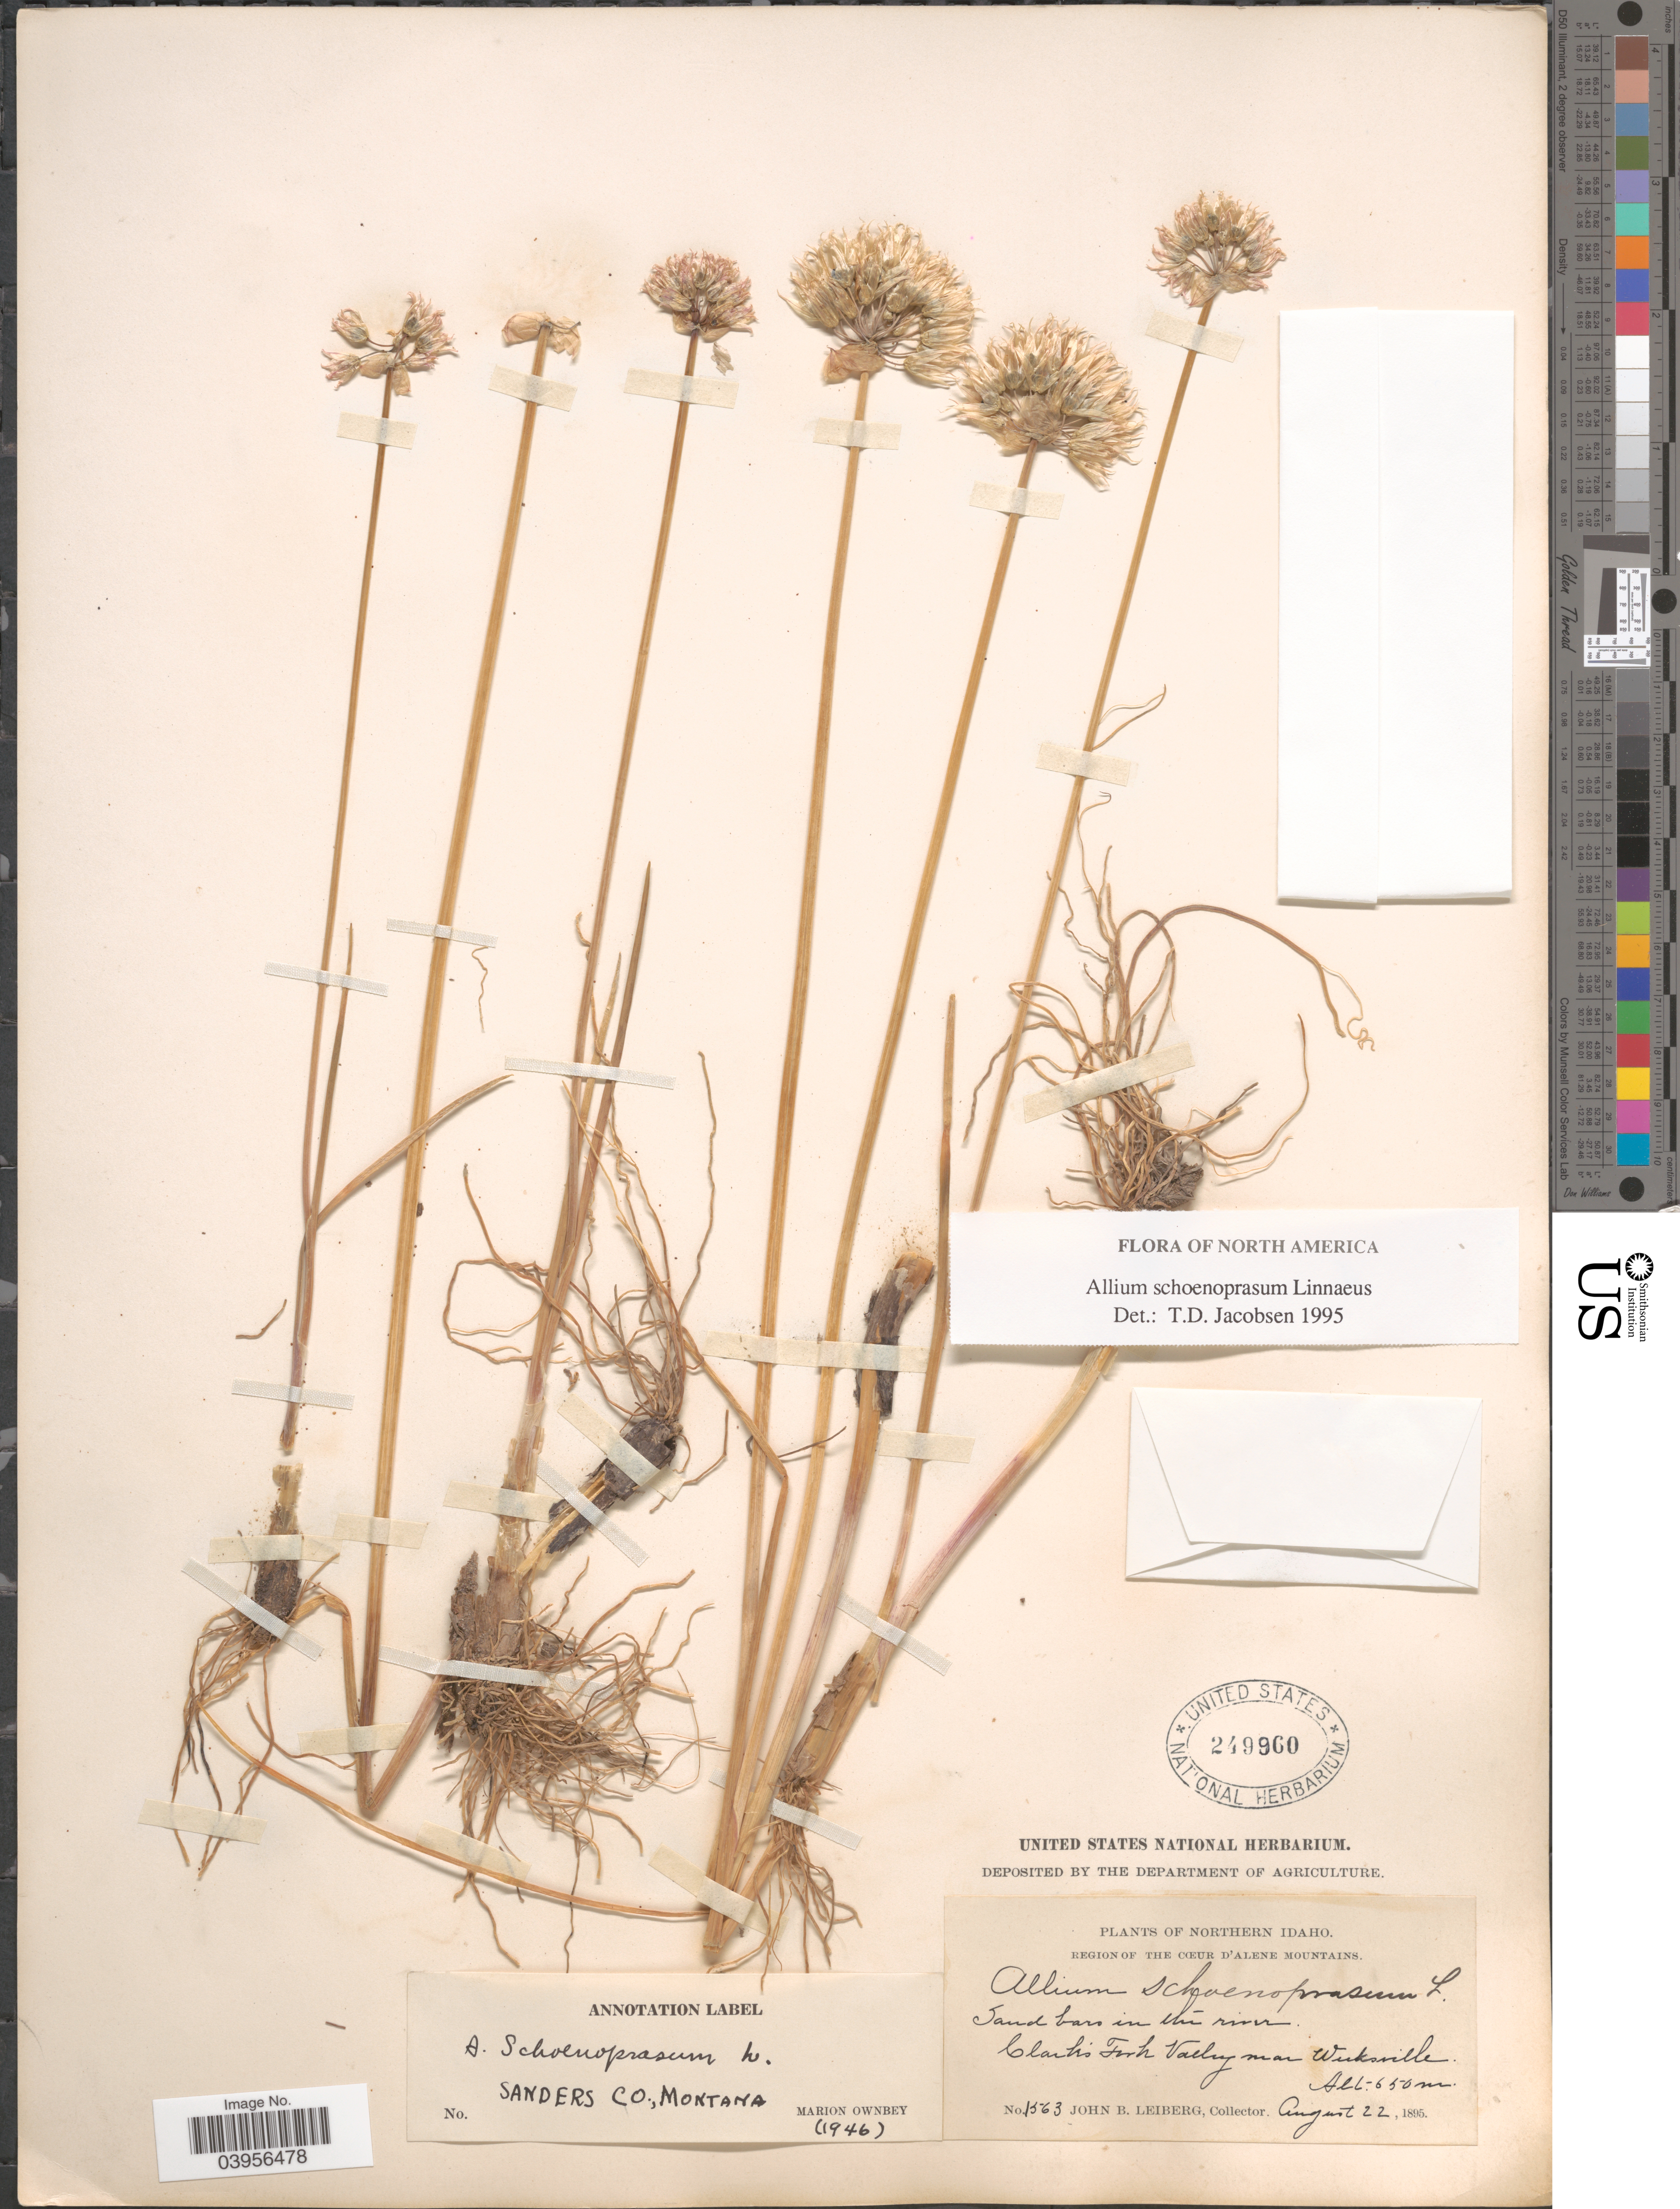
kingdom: Plantae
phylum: Tracheophyta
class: Liliopsida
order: Asparagales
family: Amaryllidaceae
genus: Allium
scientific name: Allium schoenoprasum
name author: L.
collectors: J. B. Leiberg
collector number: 1563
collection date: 1895-08-22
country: United States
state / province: Idaho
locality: Northern Idaho. Region of the Cæur D'Alene Mountains. Clark's Fork Valley near Wuksville.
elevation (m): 650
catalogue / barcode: US 249960